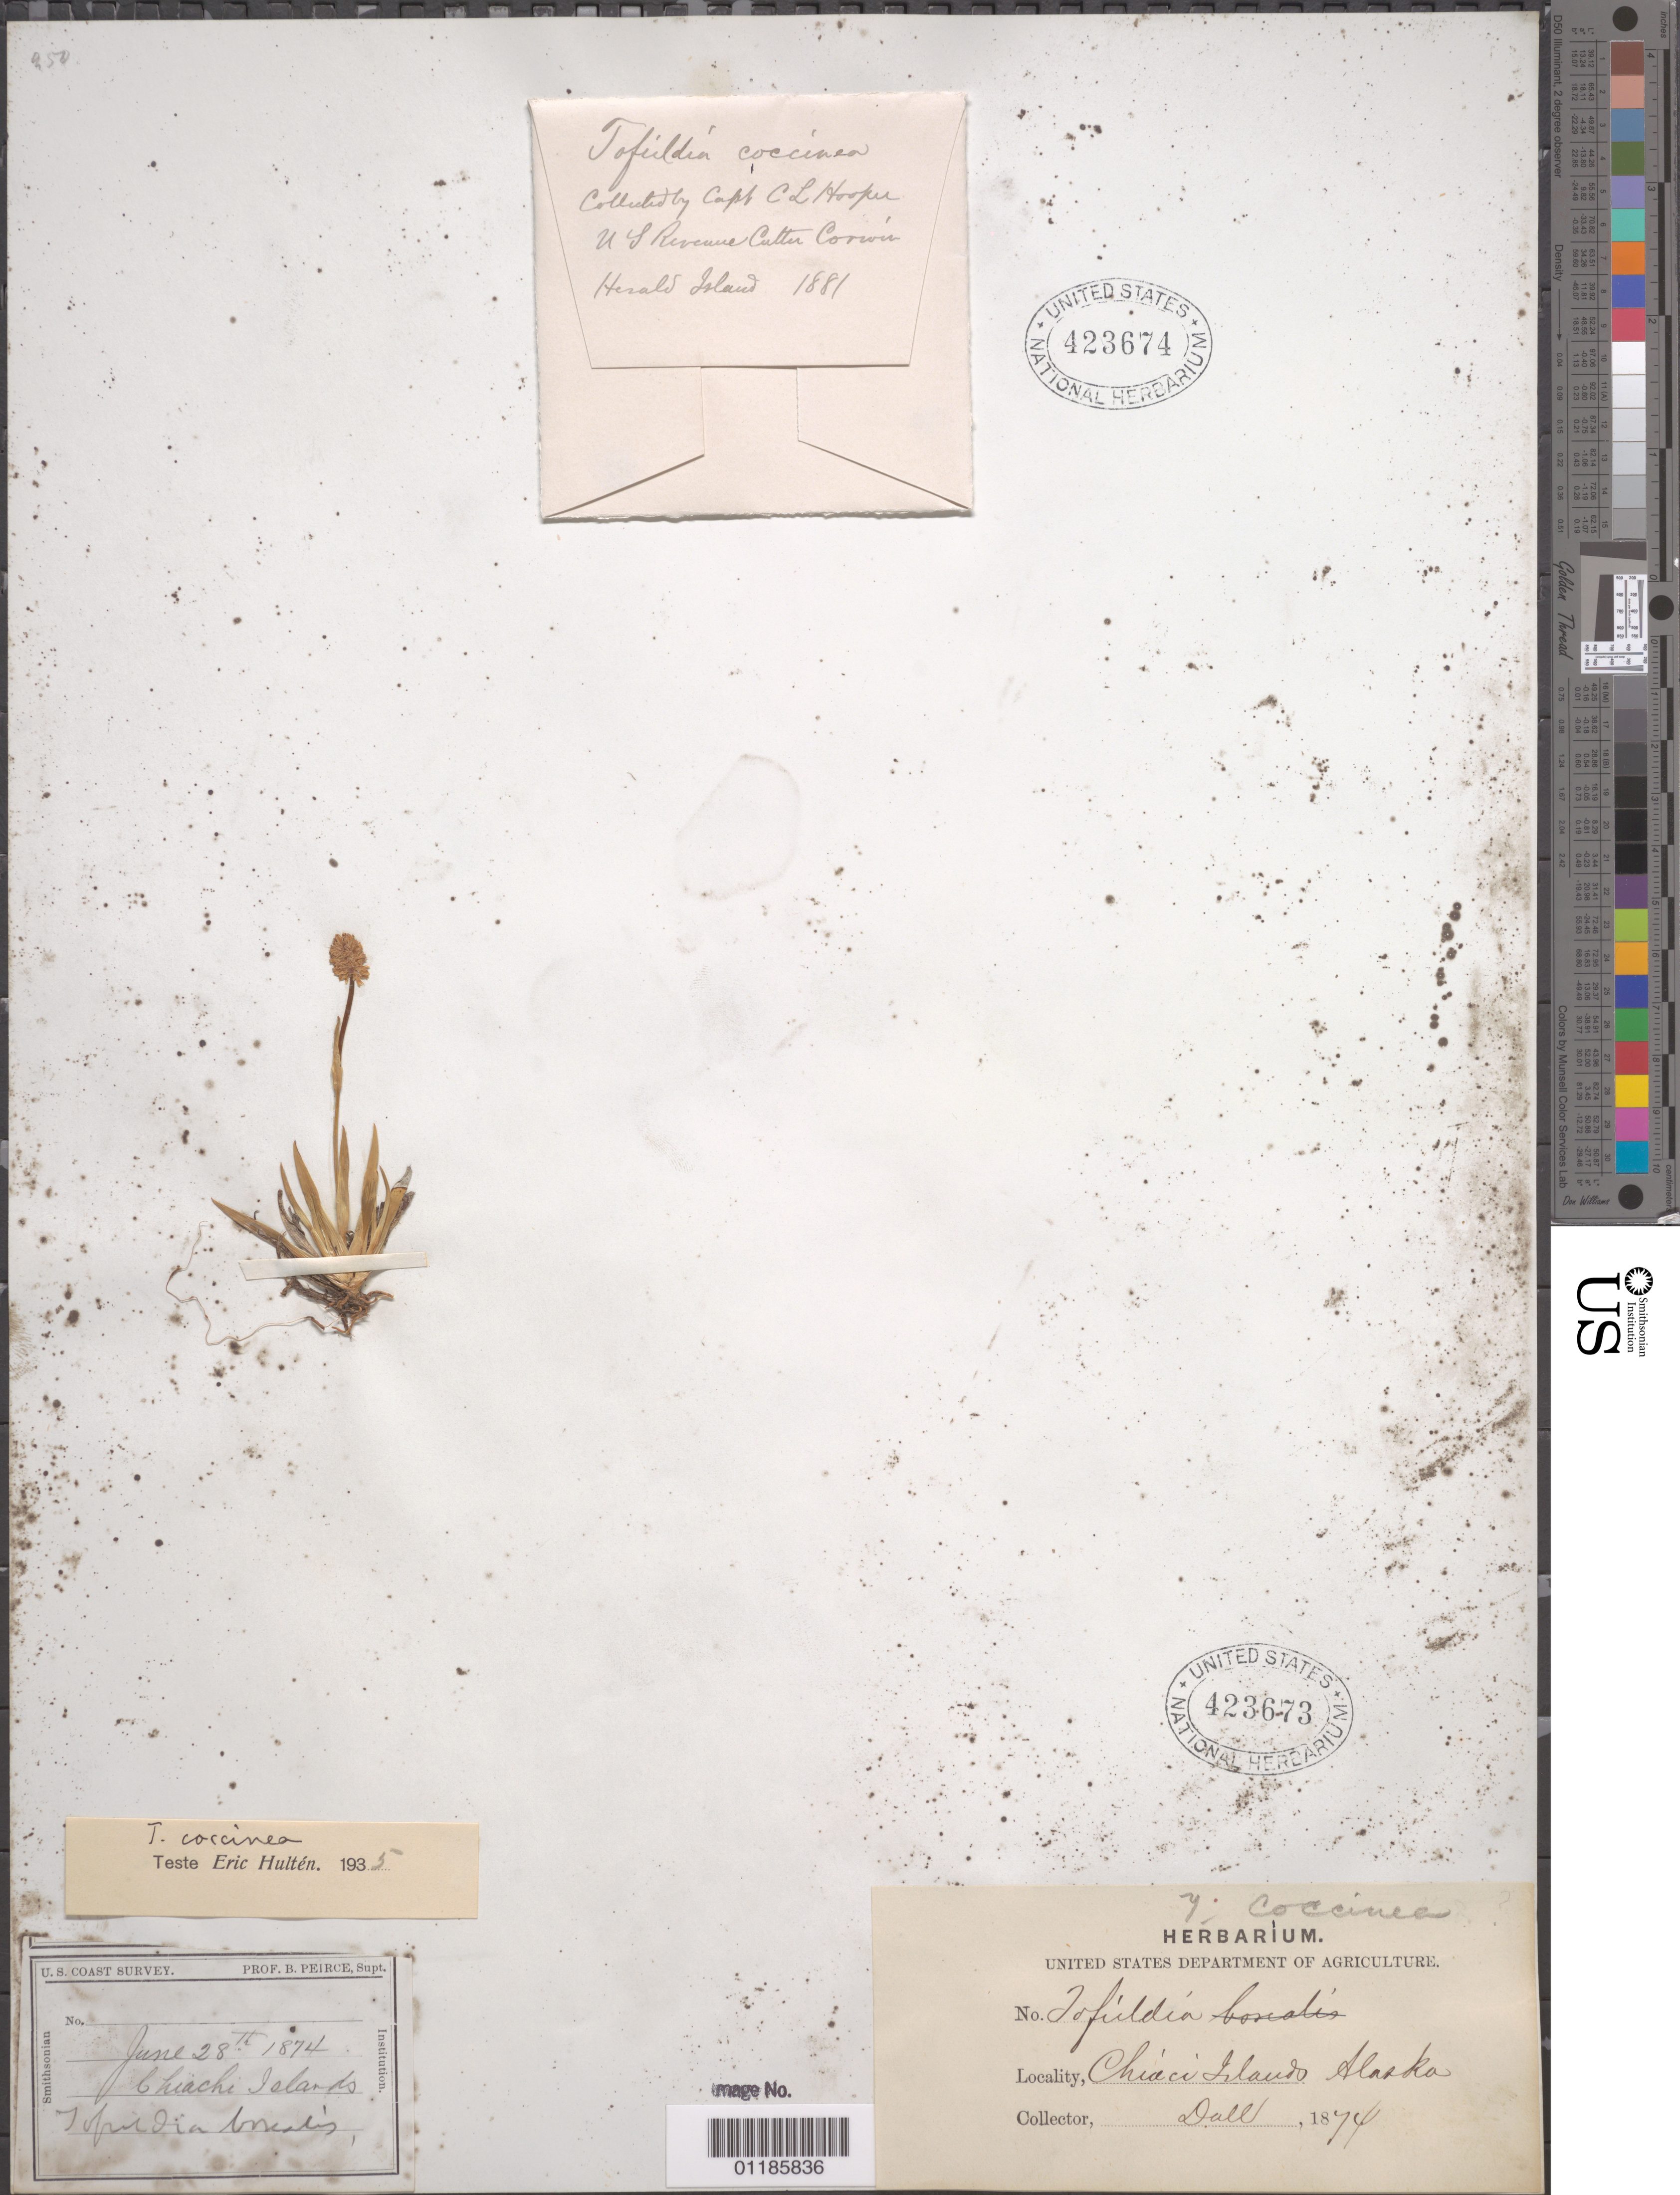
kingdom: Plantae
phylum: Tracheophyta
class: Liliopsida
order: Alismatales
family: Tofieldiaceae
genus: Tofieldia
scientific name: Tofieldia coccinea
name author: Richardson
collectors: C. Hooper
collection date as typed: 1881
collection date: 1881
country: United States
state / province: Alaska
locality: Herald Island.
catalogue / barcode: US 423674